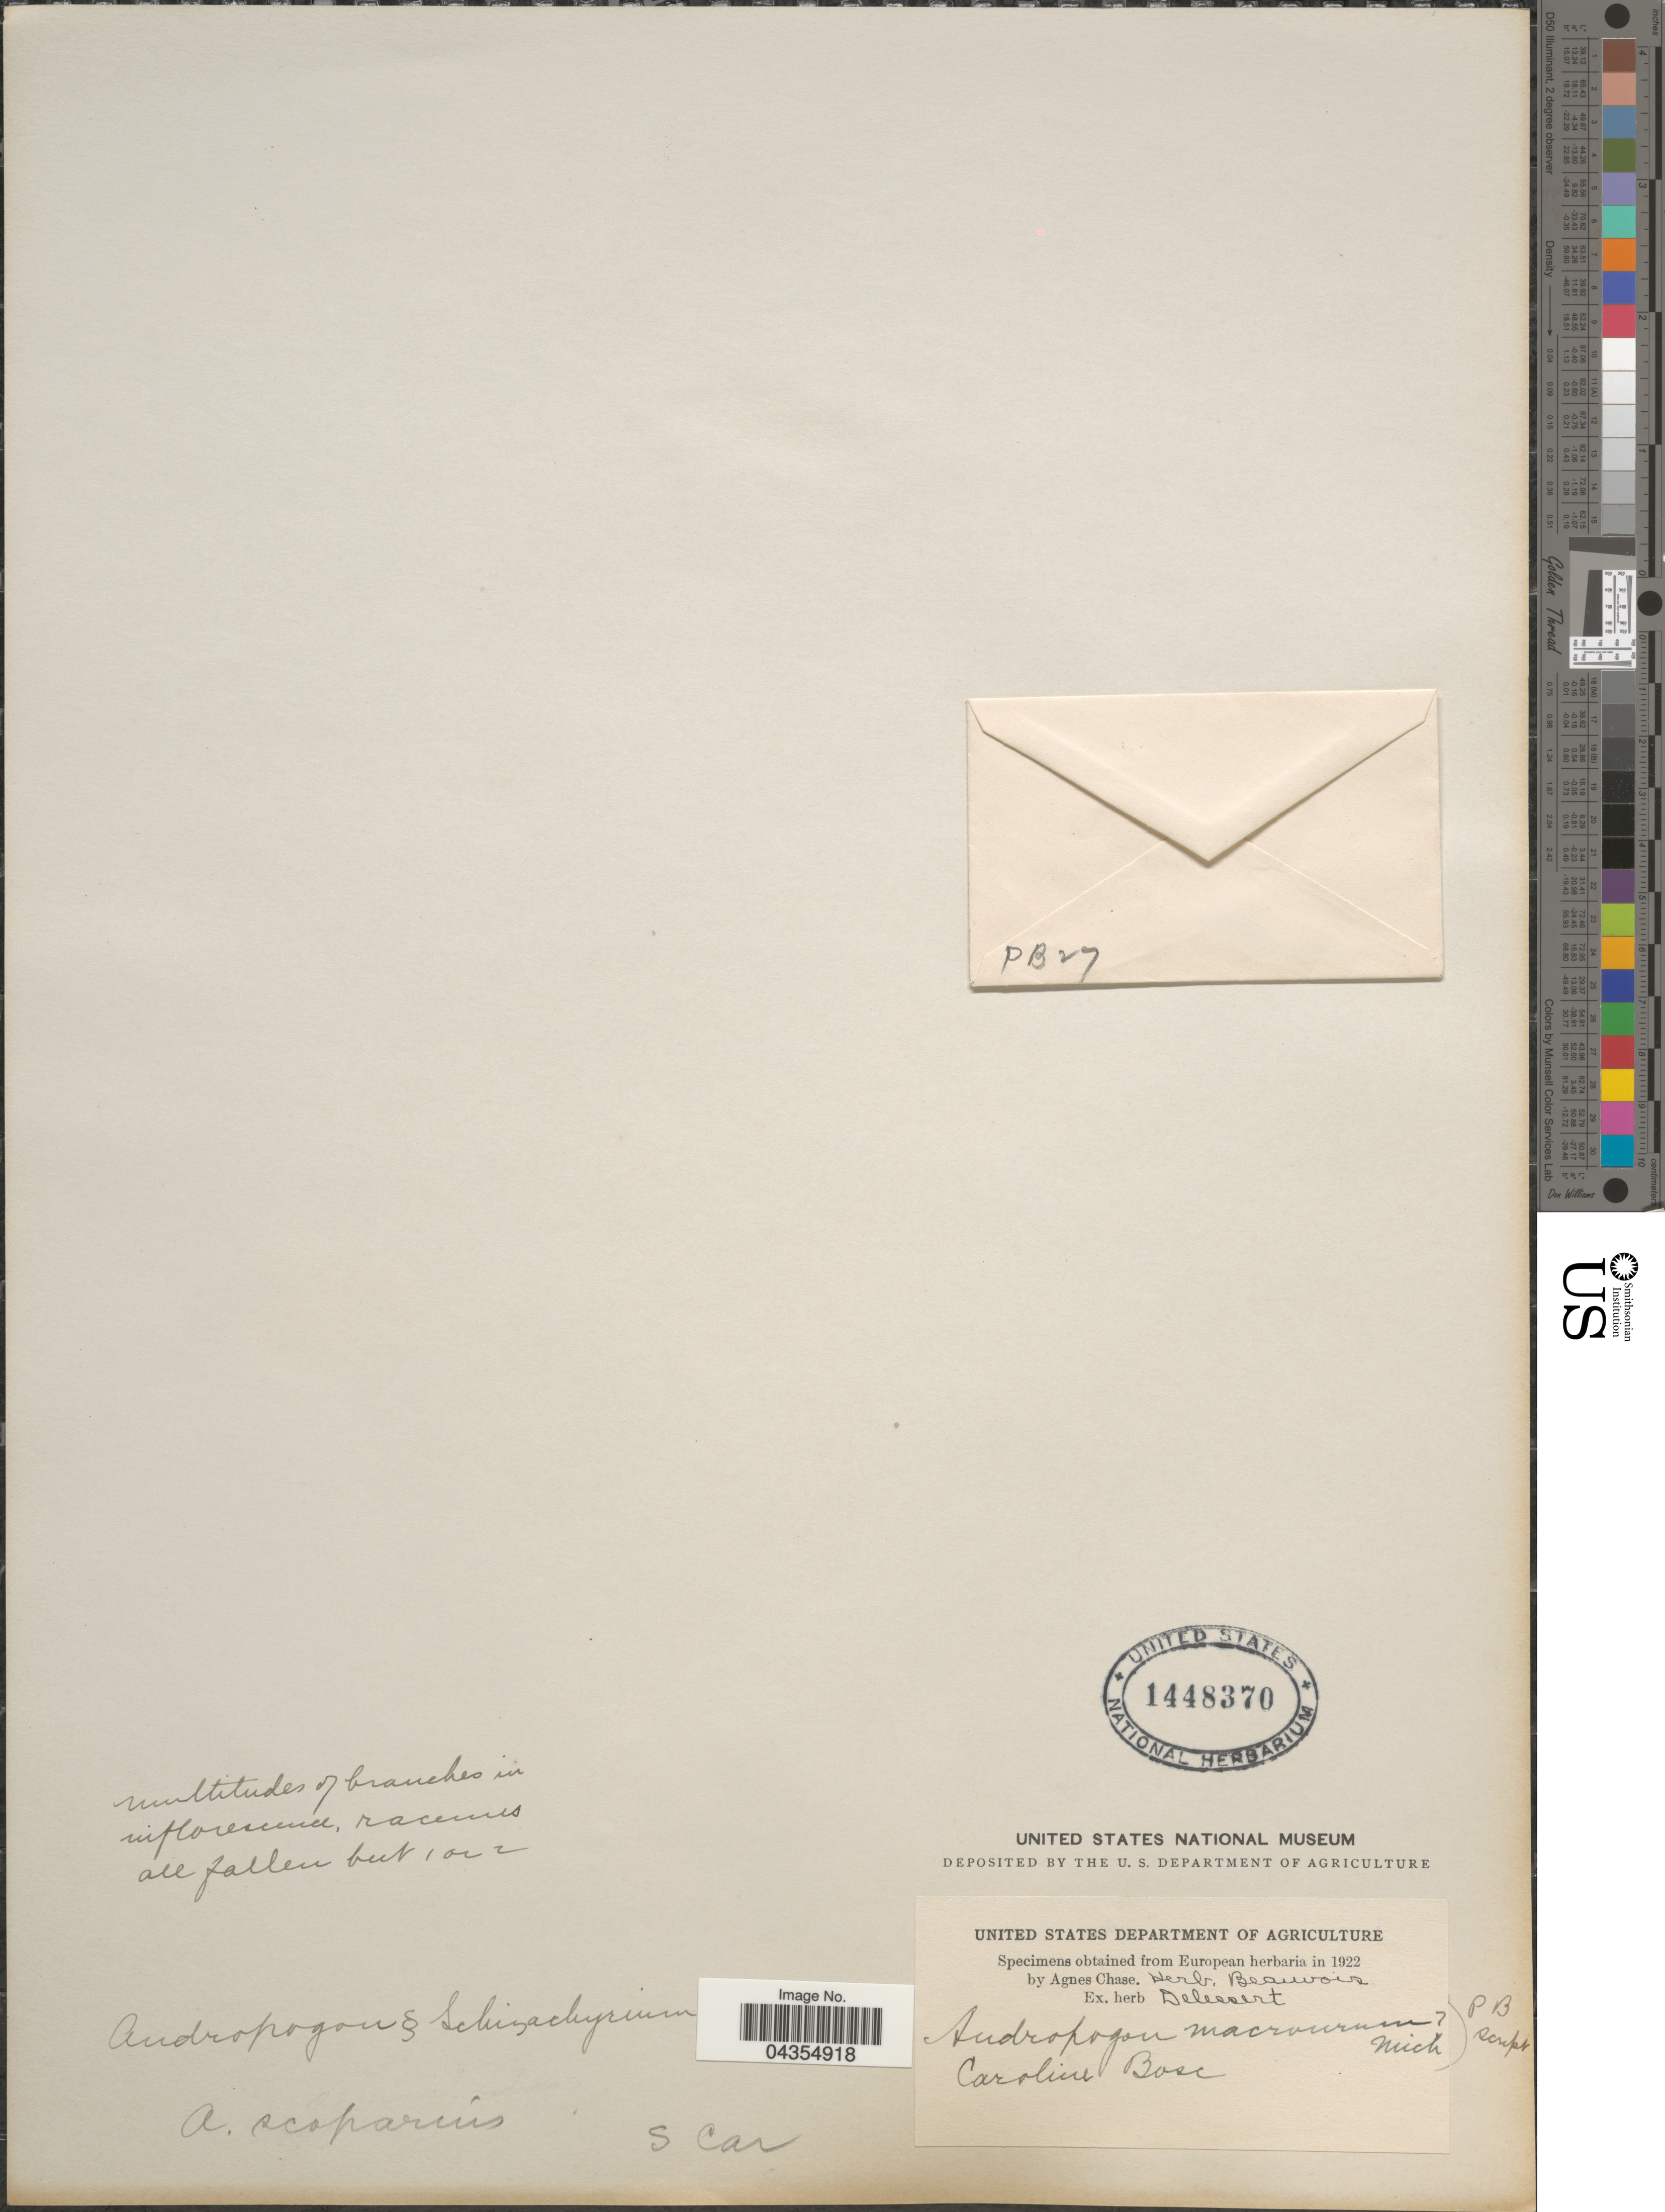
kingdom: Plantae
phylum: Tracheophyta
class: Liliopsida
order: Poales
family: Poaceae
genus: Schizachyrium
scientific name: Schizachyrium sanguineum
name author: (Retz.) Alston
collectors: Bose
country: United States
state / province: South Carolina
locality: Caroline.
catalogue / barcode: US 1448370